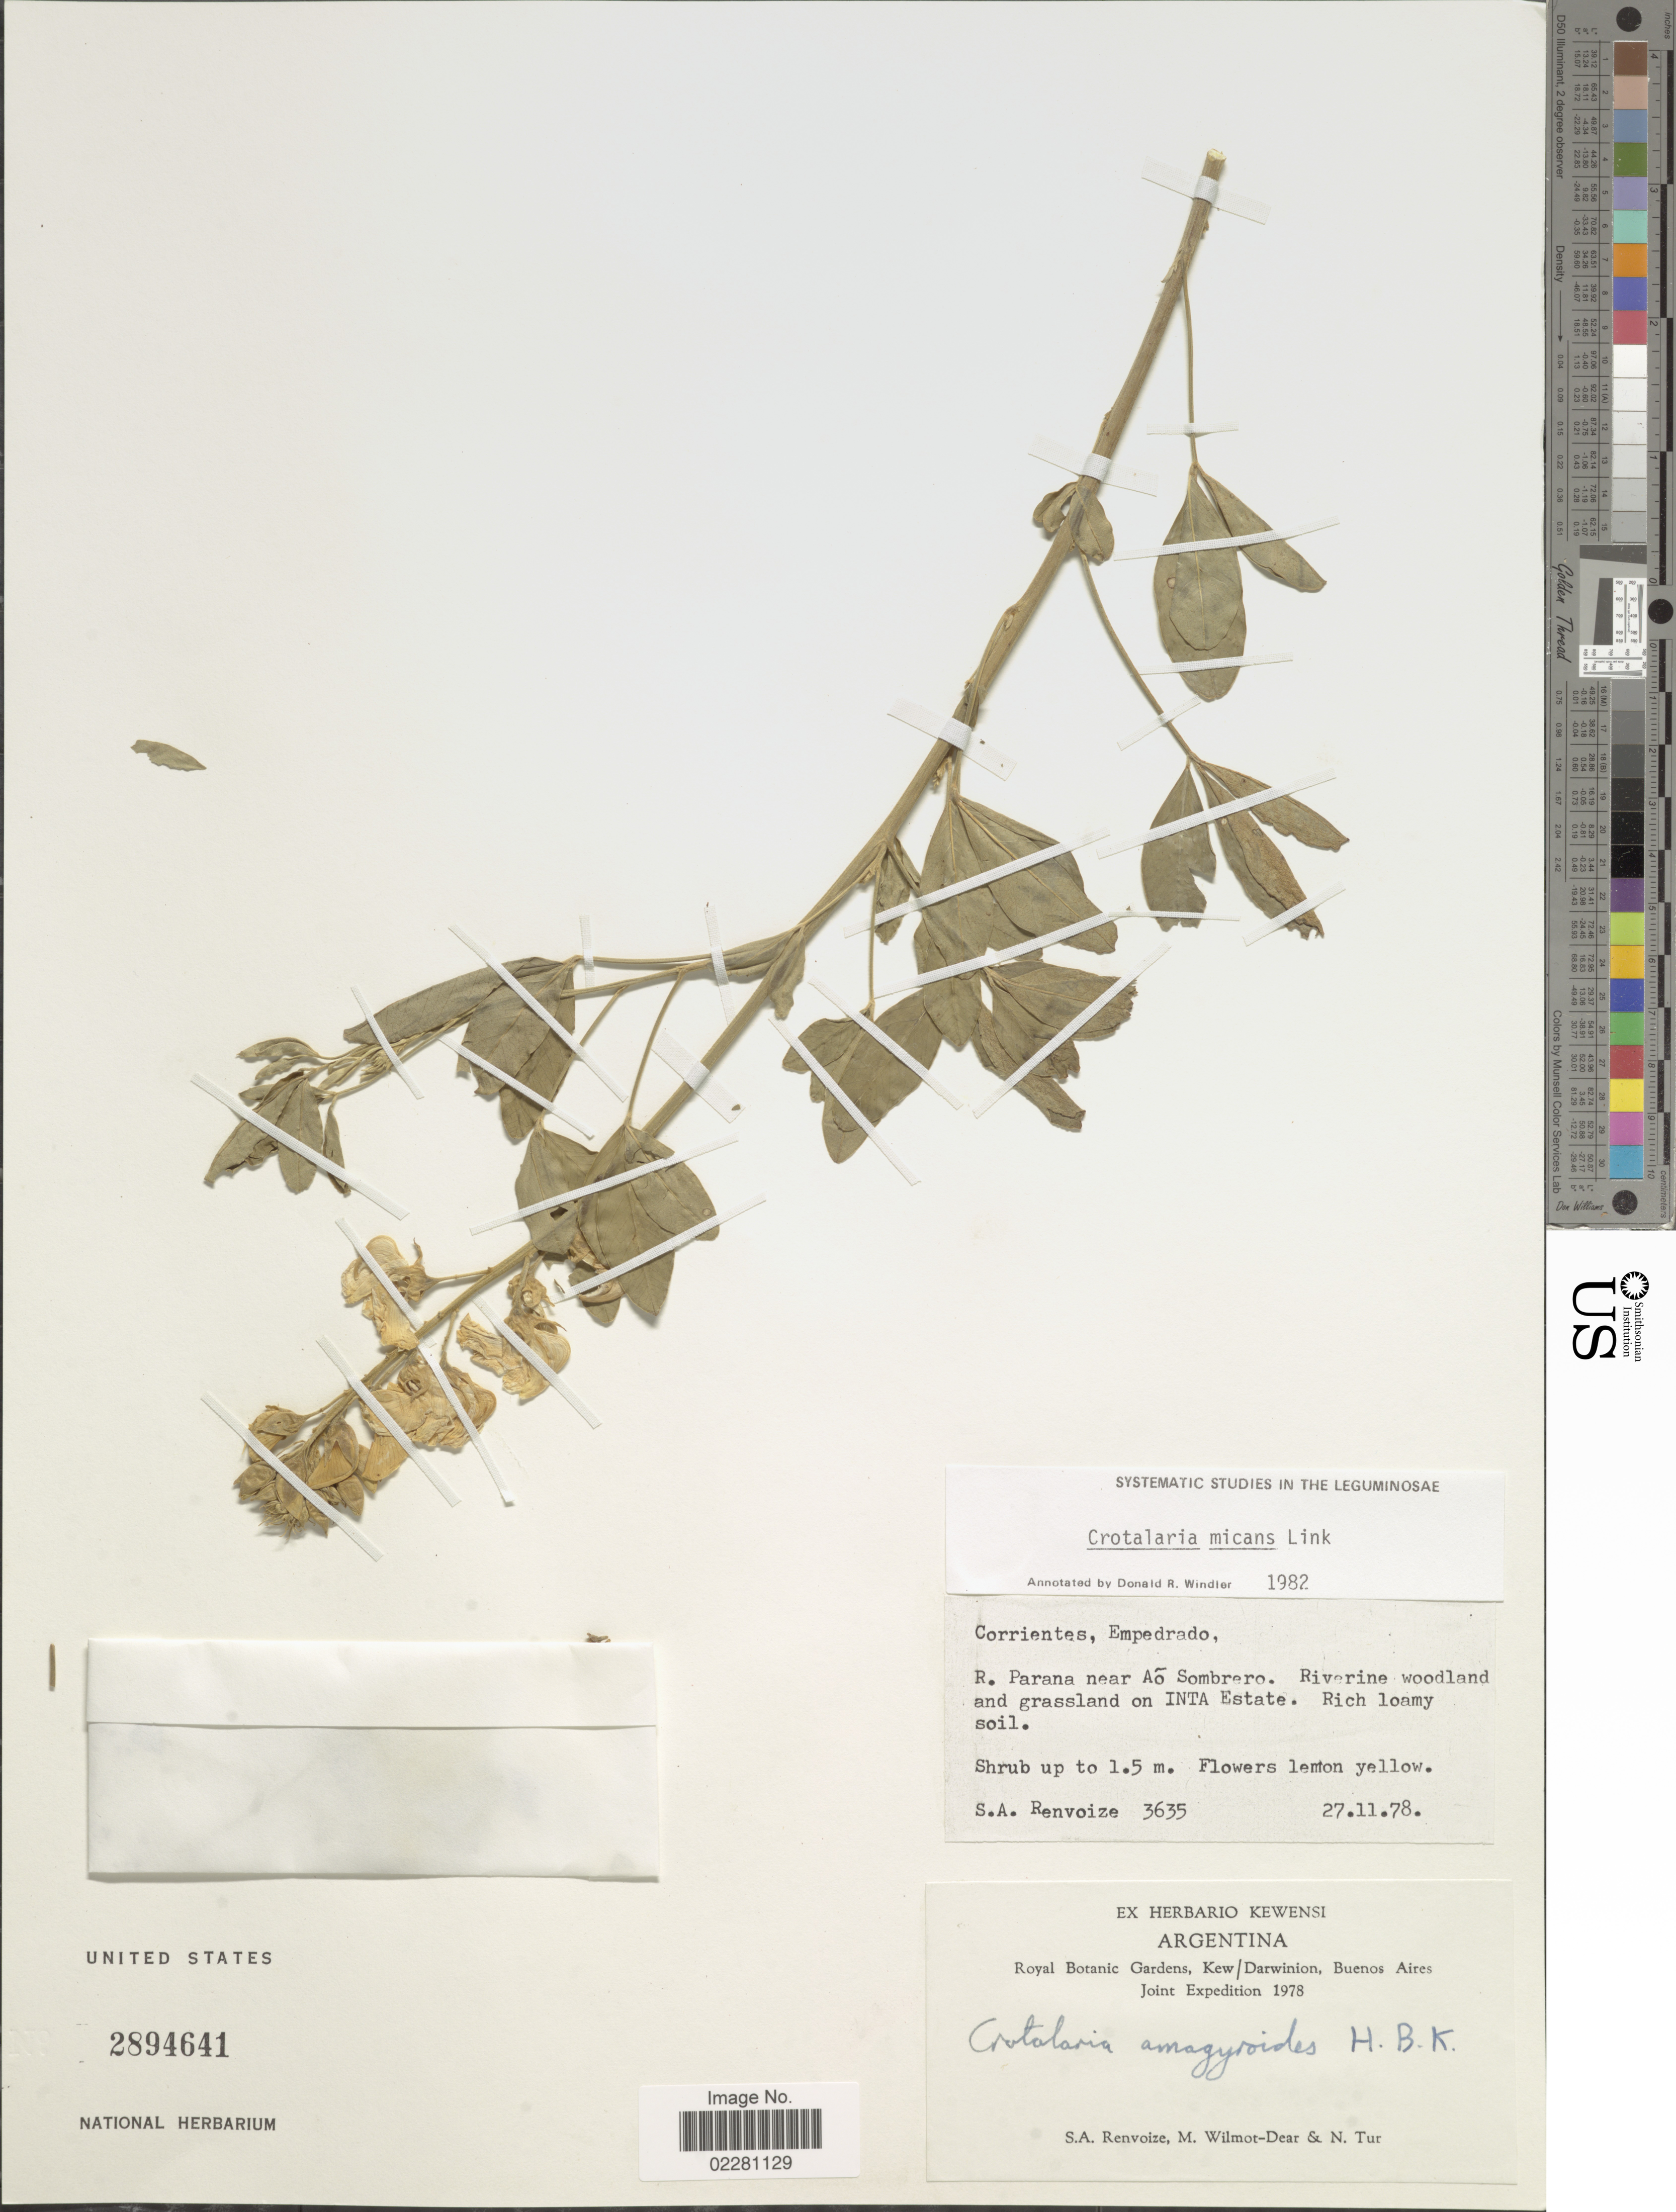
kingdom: Plantae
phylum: Tracheophyta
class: Magnoliopsida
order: Fabales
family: Fabaceae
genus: Crotalaria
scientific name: Crotalaria micans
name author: Link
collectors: S. A. Renvoize, M. Wilmot-Dear & N. Tur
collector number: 3635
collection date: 1978-11-27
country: Argentina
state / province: Corrientes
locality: Empedrado, R. Parana near Ao Sombrero, Inta Estate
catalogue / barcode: US 2894641